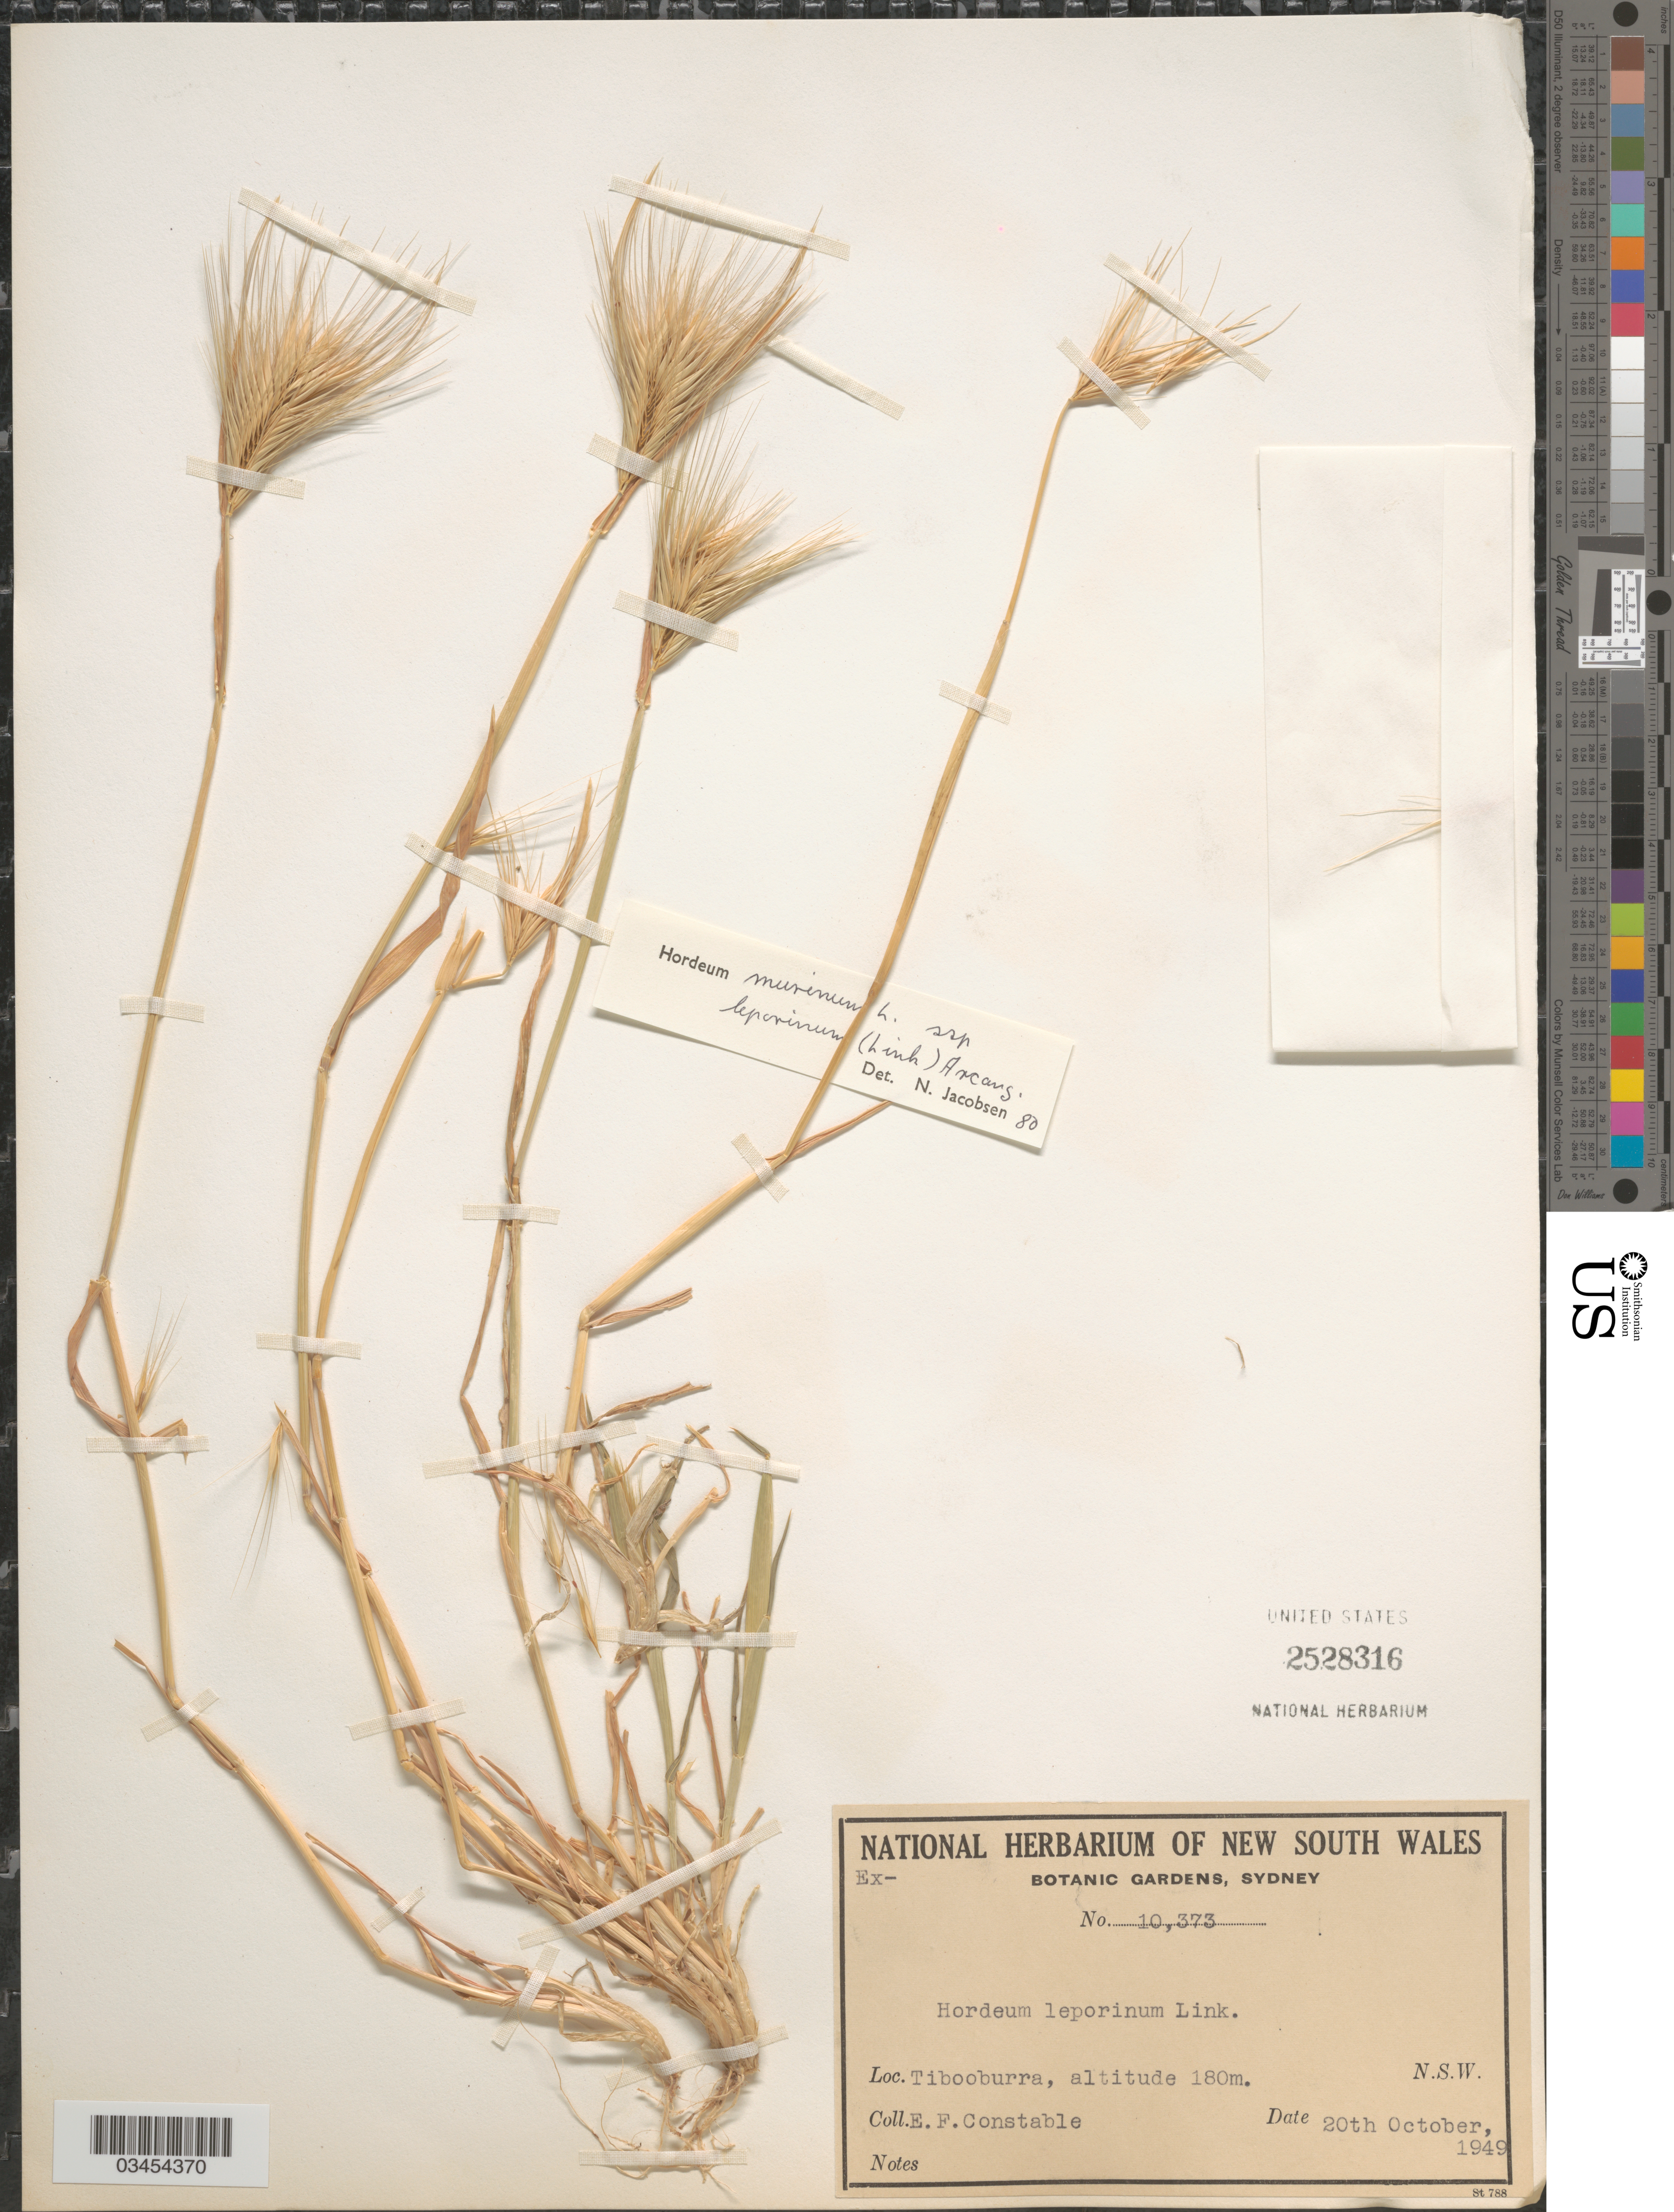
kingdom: Plantae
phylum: Tracheophyta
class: Liliopsida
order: Poales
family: Poaceae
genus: Hordeum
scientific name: Hordeum murinum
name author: L.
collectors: E. F. Constable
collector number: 10373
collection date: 1949-10-20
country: Australia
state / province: New South Wales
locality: Tibooburra.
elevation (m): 180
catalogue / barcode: US 2528316